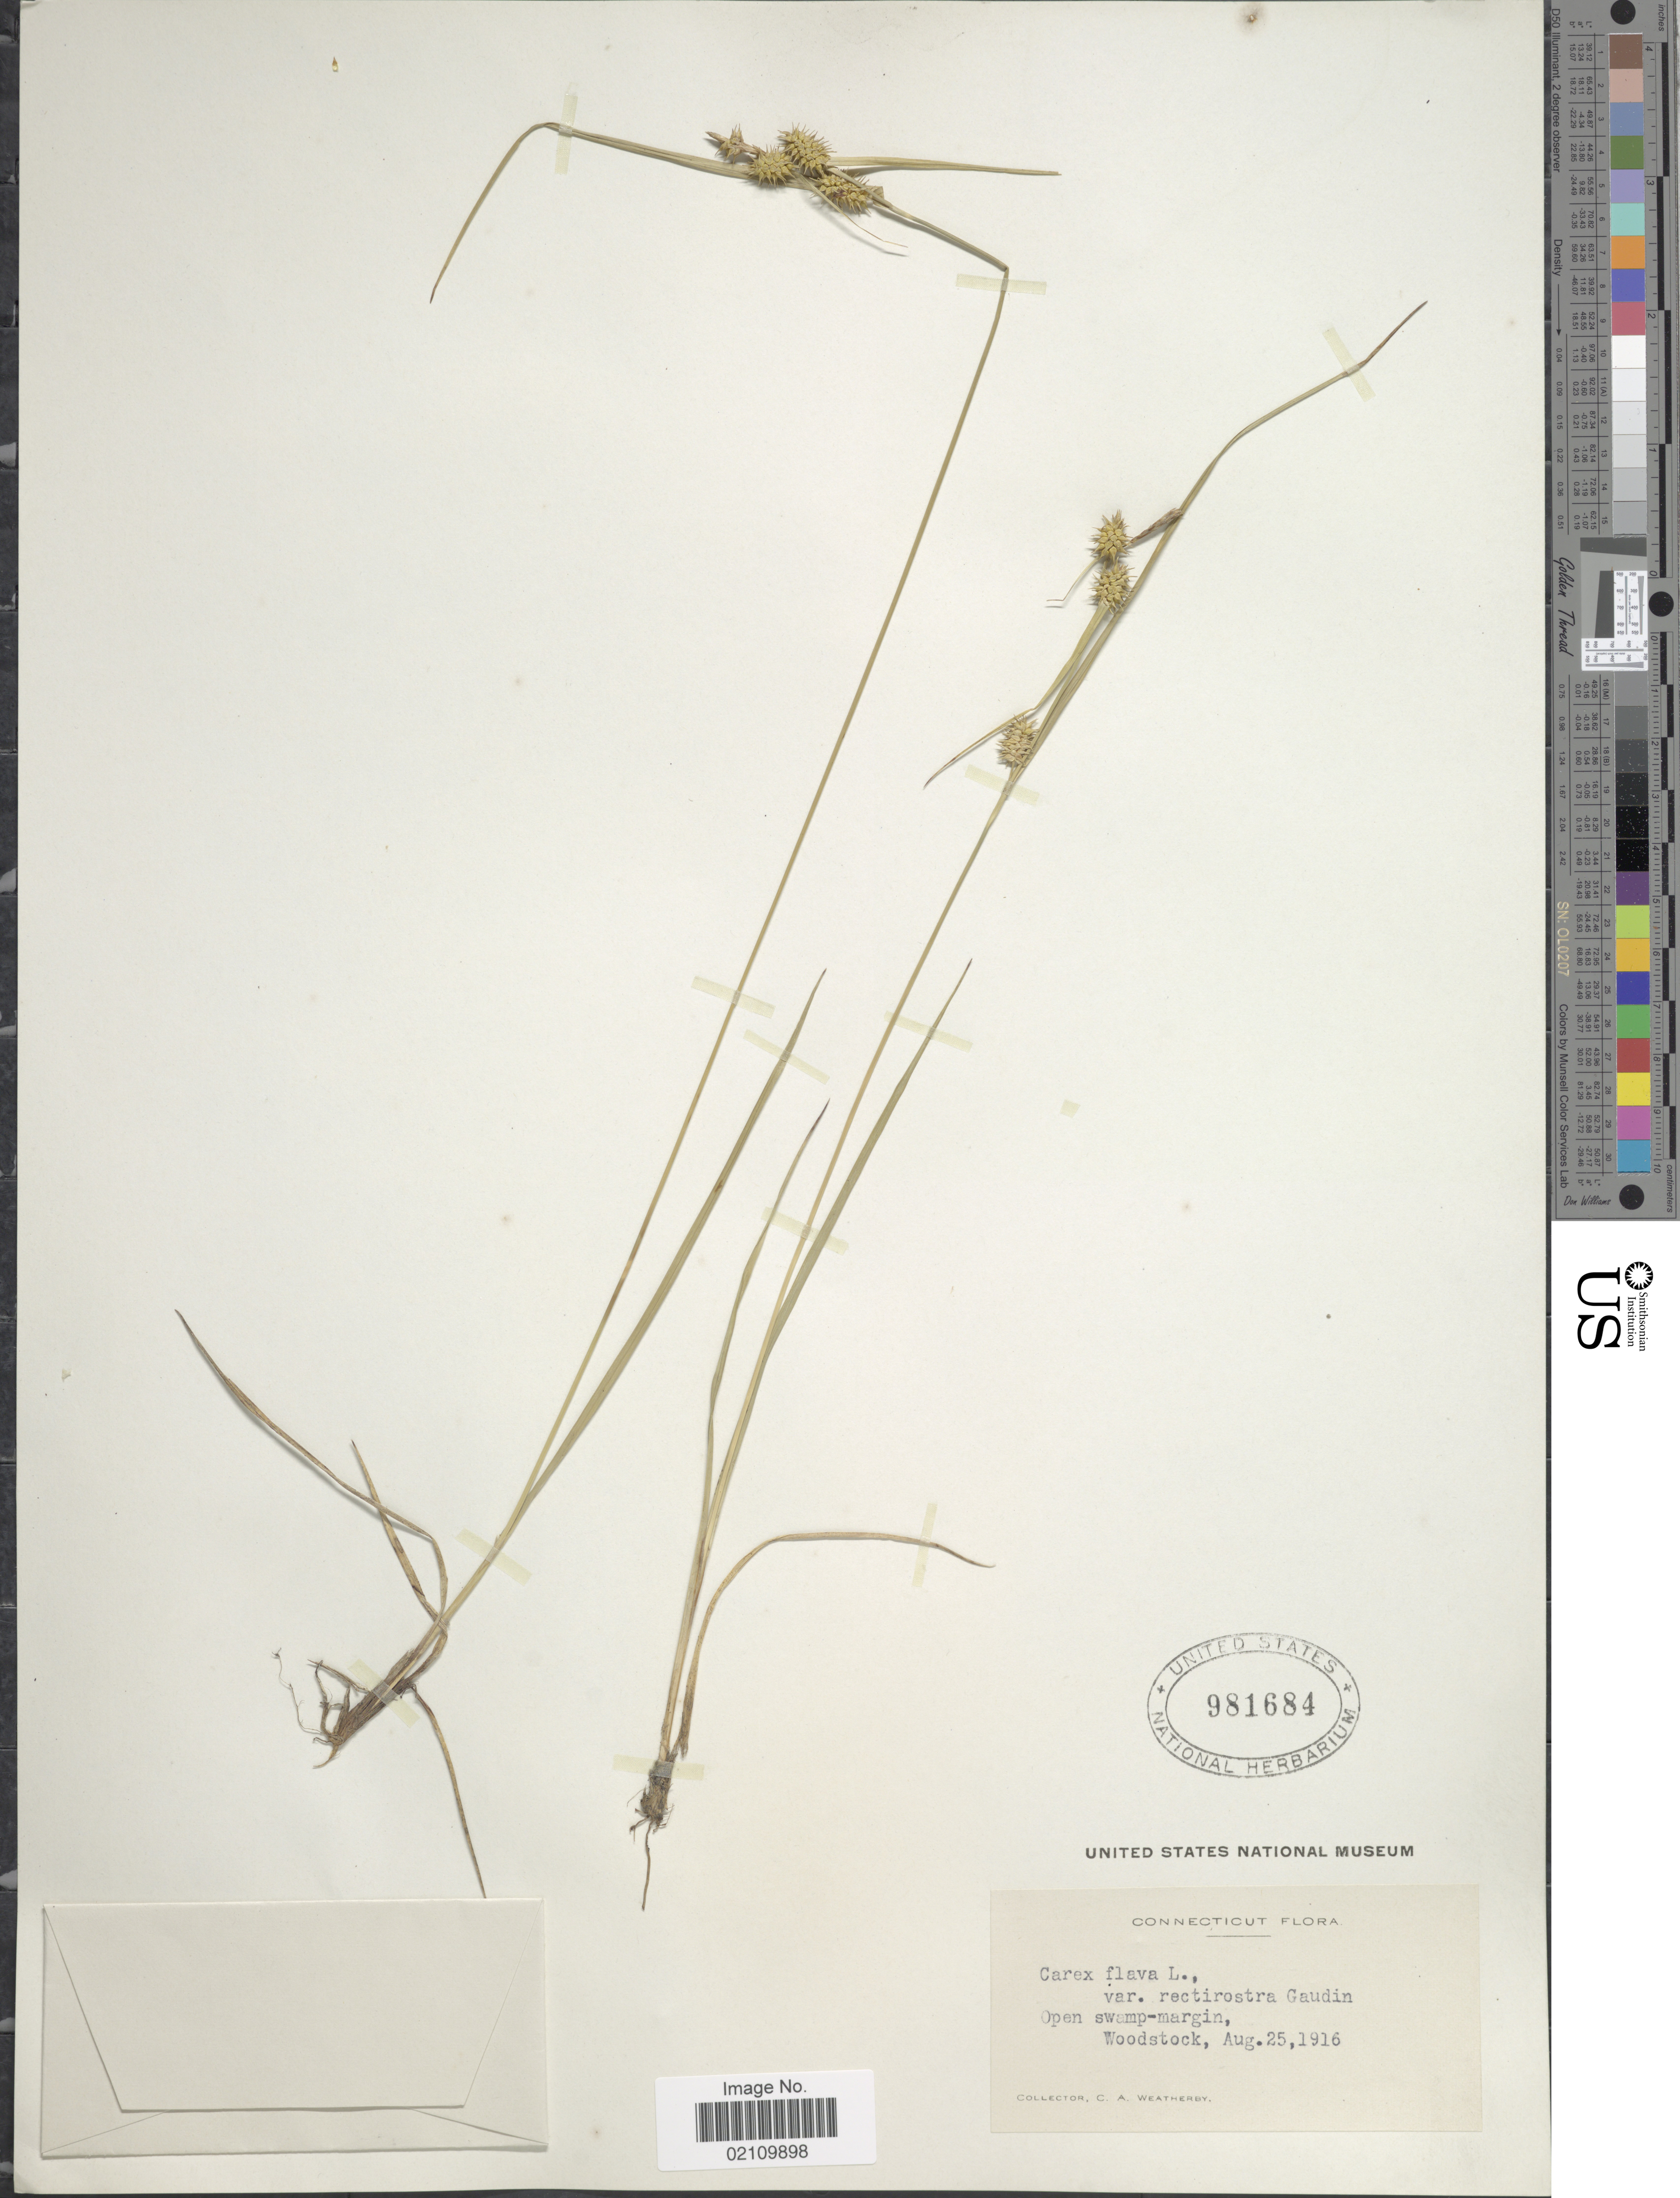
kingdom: Plantae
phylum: Tracheophyta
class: Liliopsida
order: Poales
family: Cyperaceae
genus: Carex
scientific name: Carex flava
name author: L.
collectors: C. A. Weatherby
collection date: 1916-08-25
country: United States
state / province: Connecticut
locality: Open swamp-margin, Woodstock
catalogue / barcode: US 981684